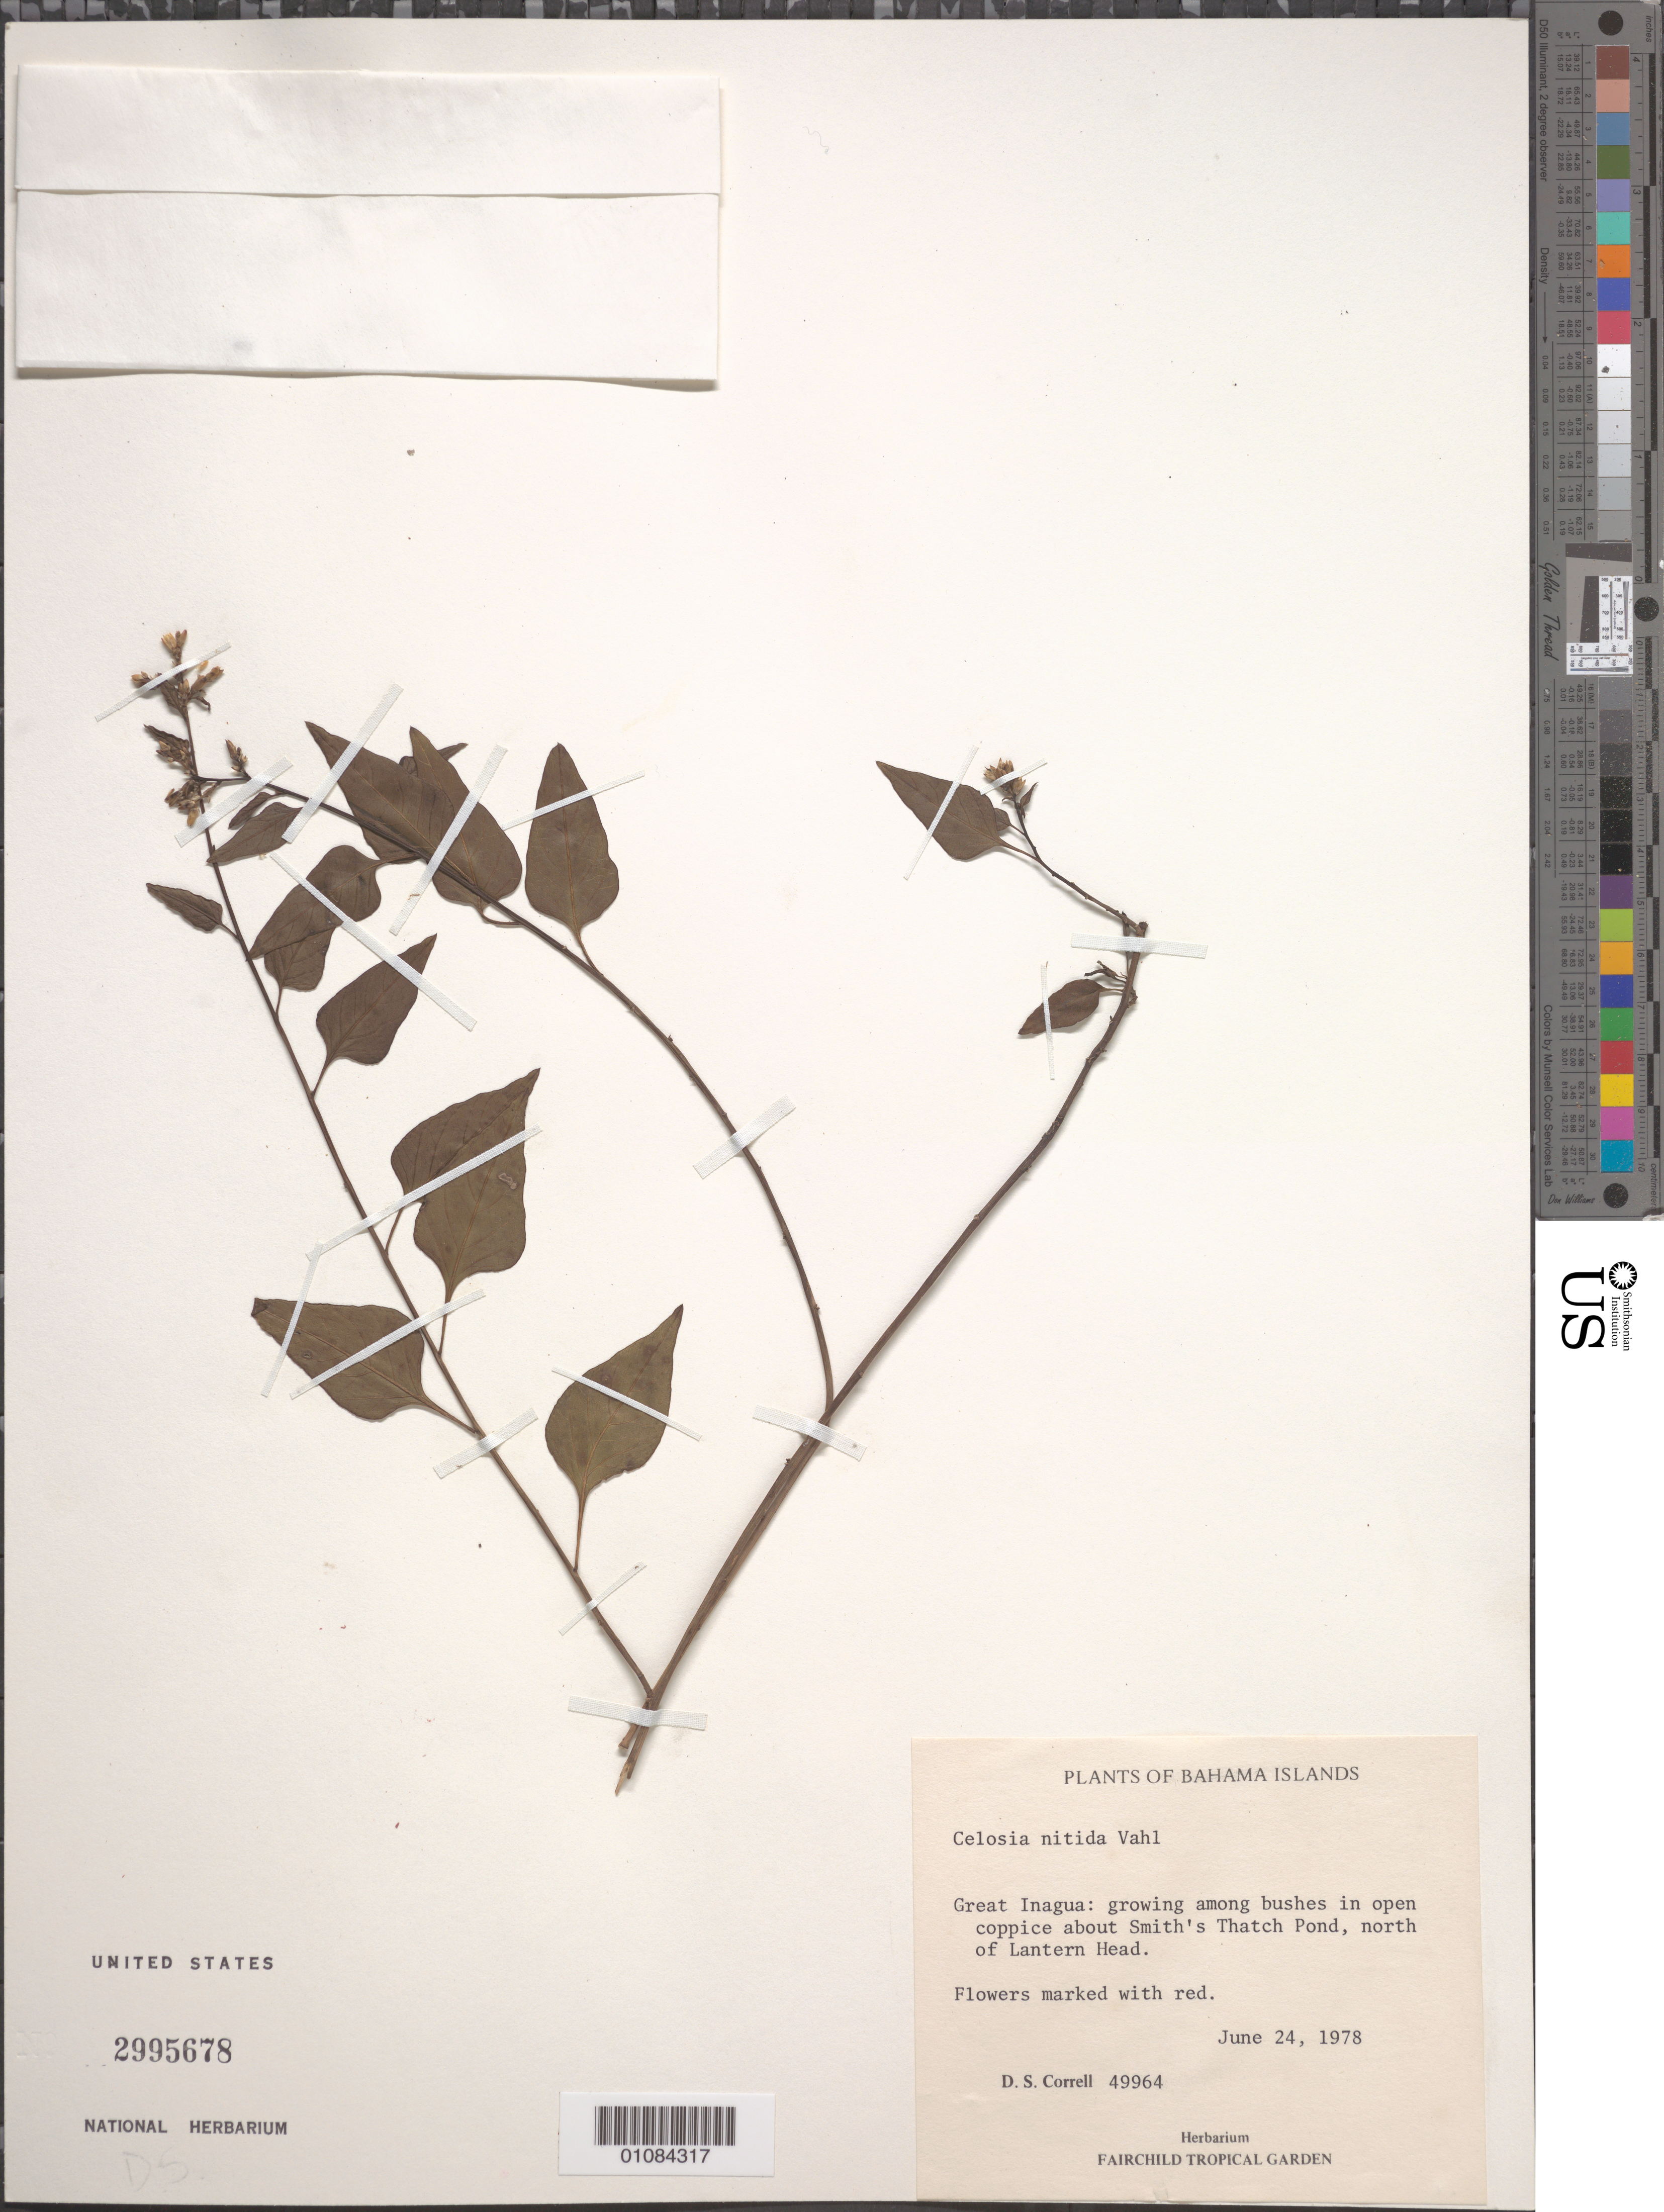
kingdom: Plantae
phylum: Tracheophyta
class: Magnoliopsida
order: Caryophyllales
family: Amaranthaceae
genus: Celosia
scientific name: Celosia nitida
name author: Vahl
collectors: D. S. Correll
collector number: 49964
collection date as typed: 24 Jun 1978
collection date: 1978-06-24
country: Bahamas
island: Great Inagua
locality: Great Inagua: About Smith's Thatch Pond, N of Lantern Head.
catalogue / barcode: US 2995678